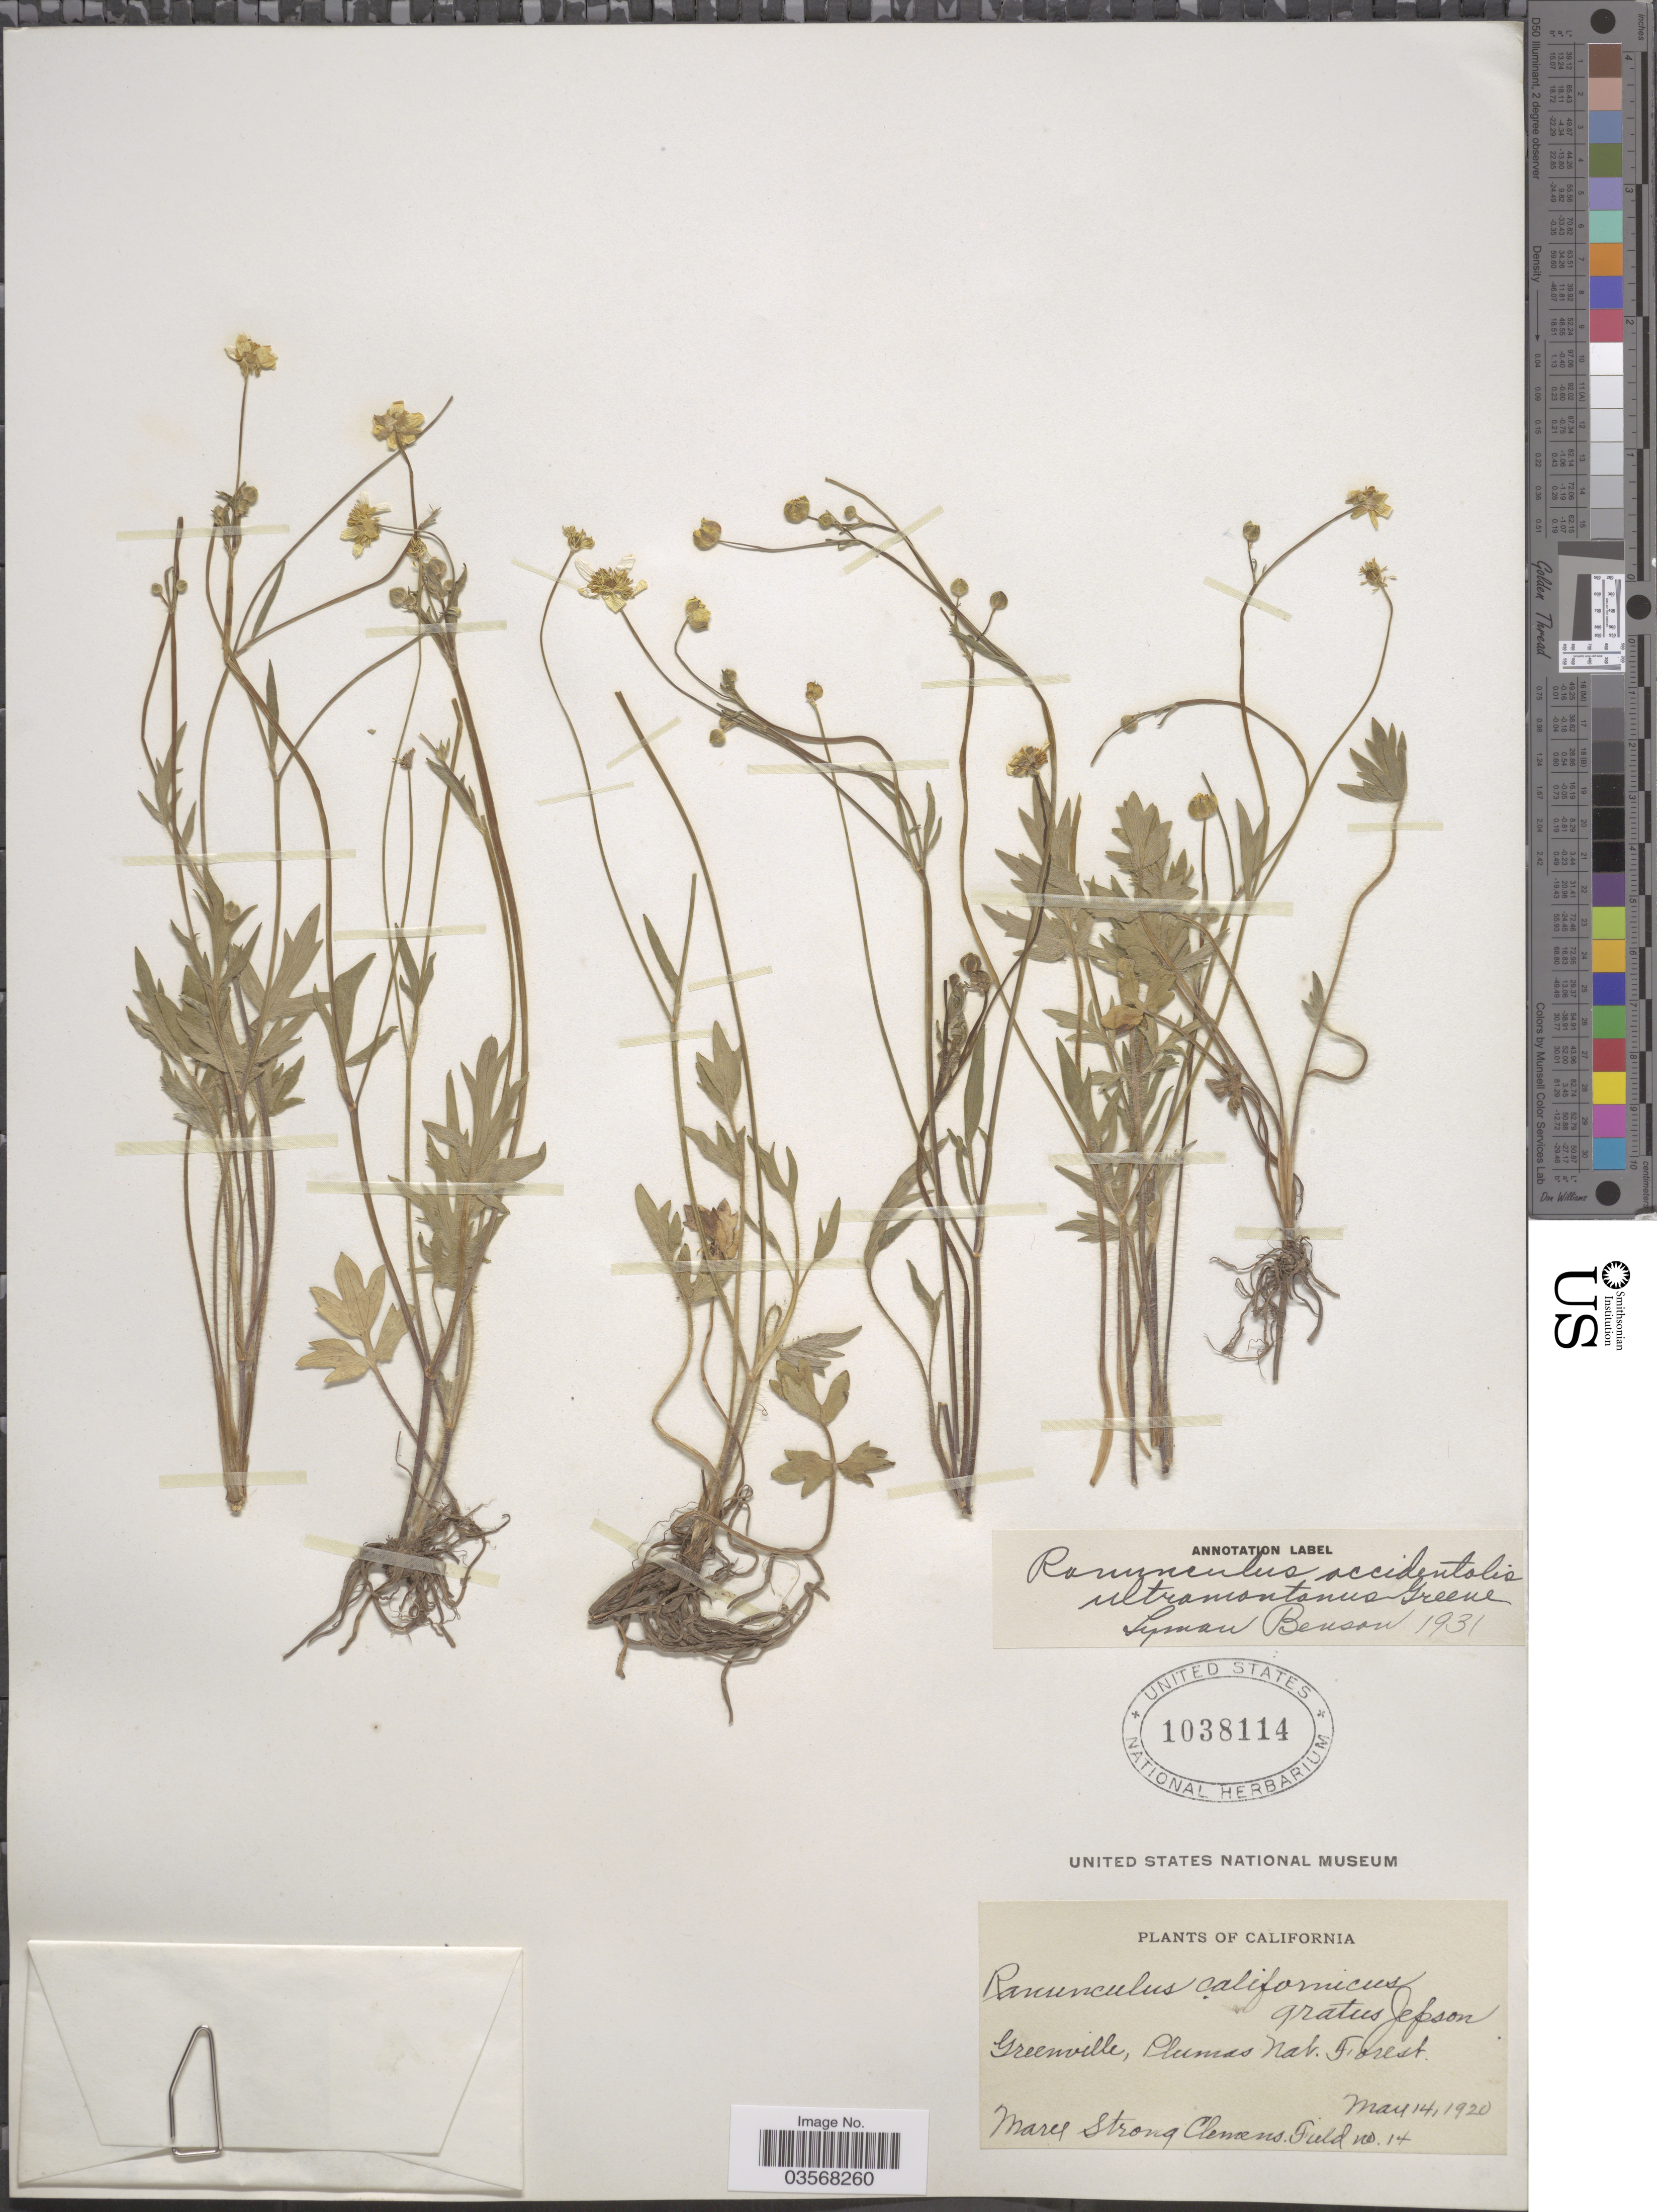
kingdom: Plantae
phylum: Tracheophyta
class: Magnoliopsida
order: Ranunculales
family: Ranunculaceae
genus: Ranunculus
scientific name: Ranunculus occidentalis var. ultramontanus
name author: Nutt.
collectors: M. S. Clemens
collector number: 14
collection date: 1920-05-14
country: United States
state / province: California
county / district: Plumas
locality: Greenville, Plumas Nat. Forest.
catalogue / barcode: US 1038114